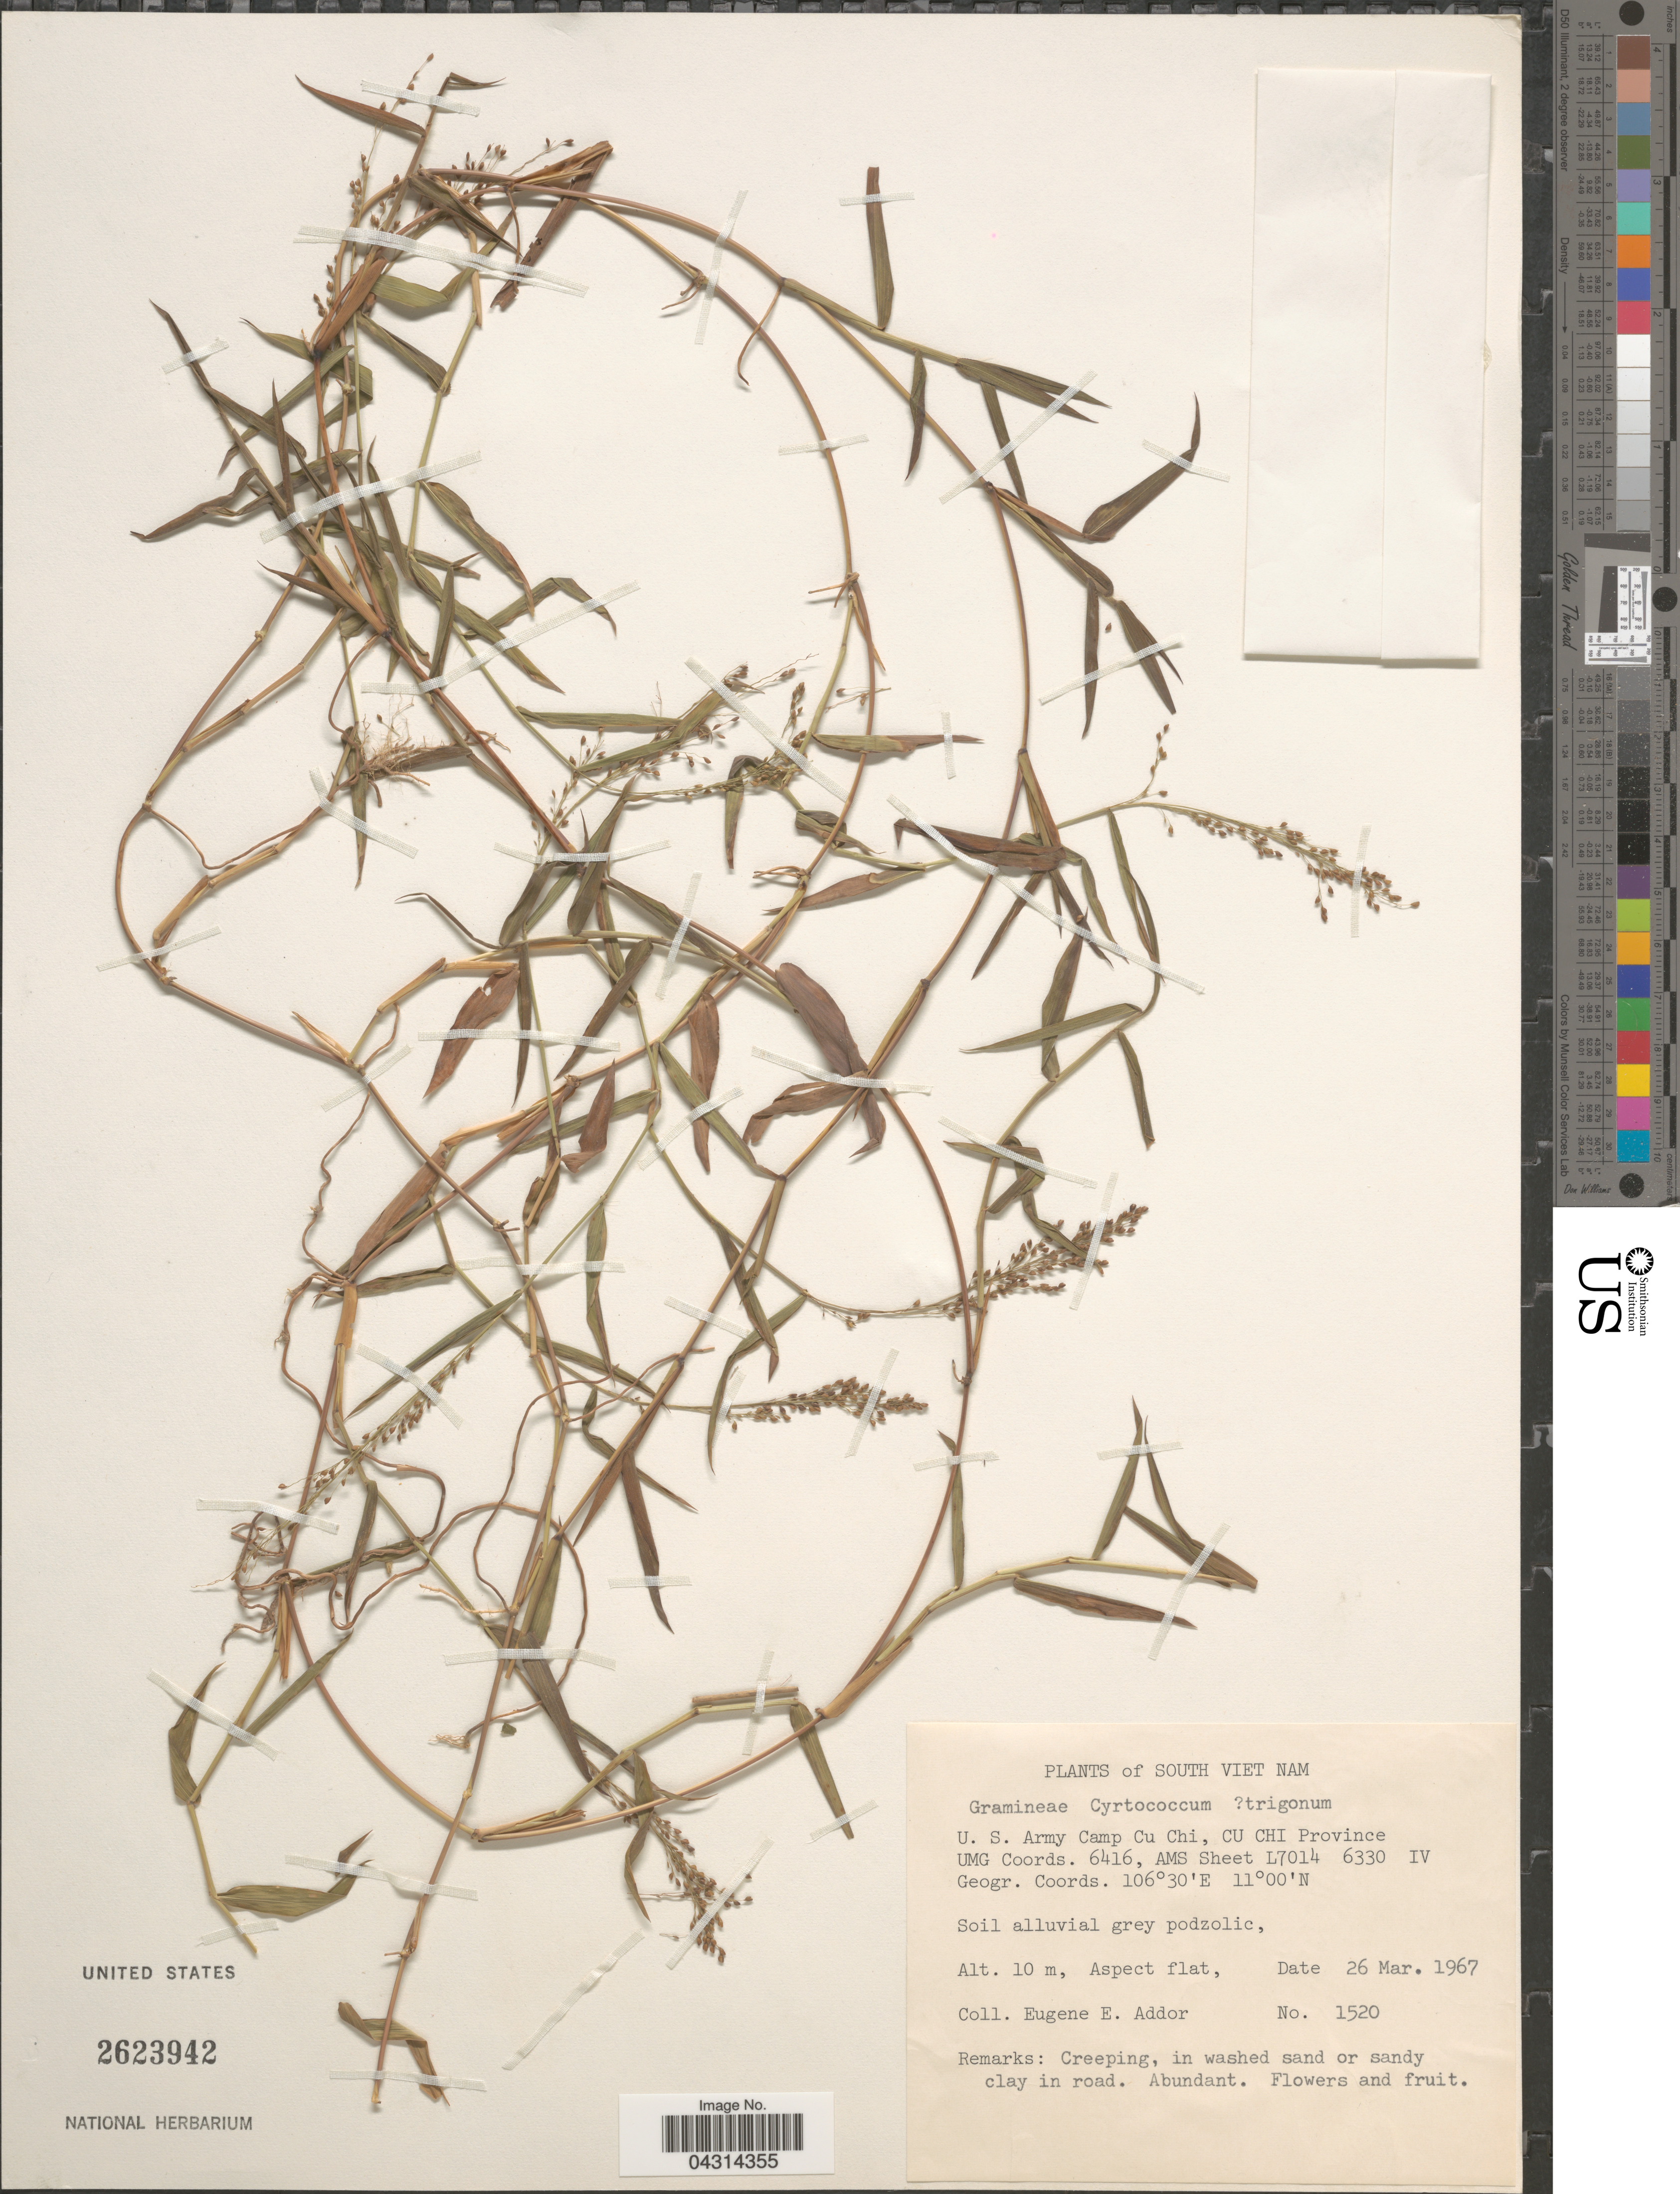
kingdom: Plantae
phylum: Tracheophyta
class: Liliopsida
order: Poales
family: Poaceae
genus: Cyrtococcum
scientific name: Cyrtococcum trigonum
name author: (Retz.) A. Camus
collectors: E. E. Addor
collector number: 1520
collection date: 1967-03-26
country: Vietnam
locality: South Vietnam. U.S. Army Camp Cu Chi, Cu Chi Province. UMG Coords. 6416, AMS Sheet L7014 6330 IV.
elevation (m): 10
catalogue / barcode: US 2623942